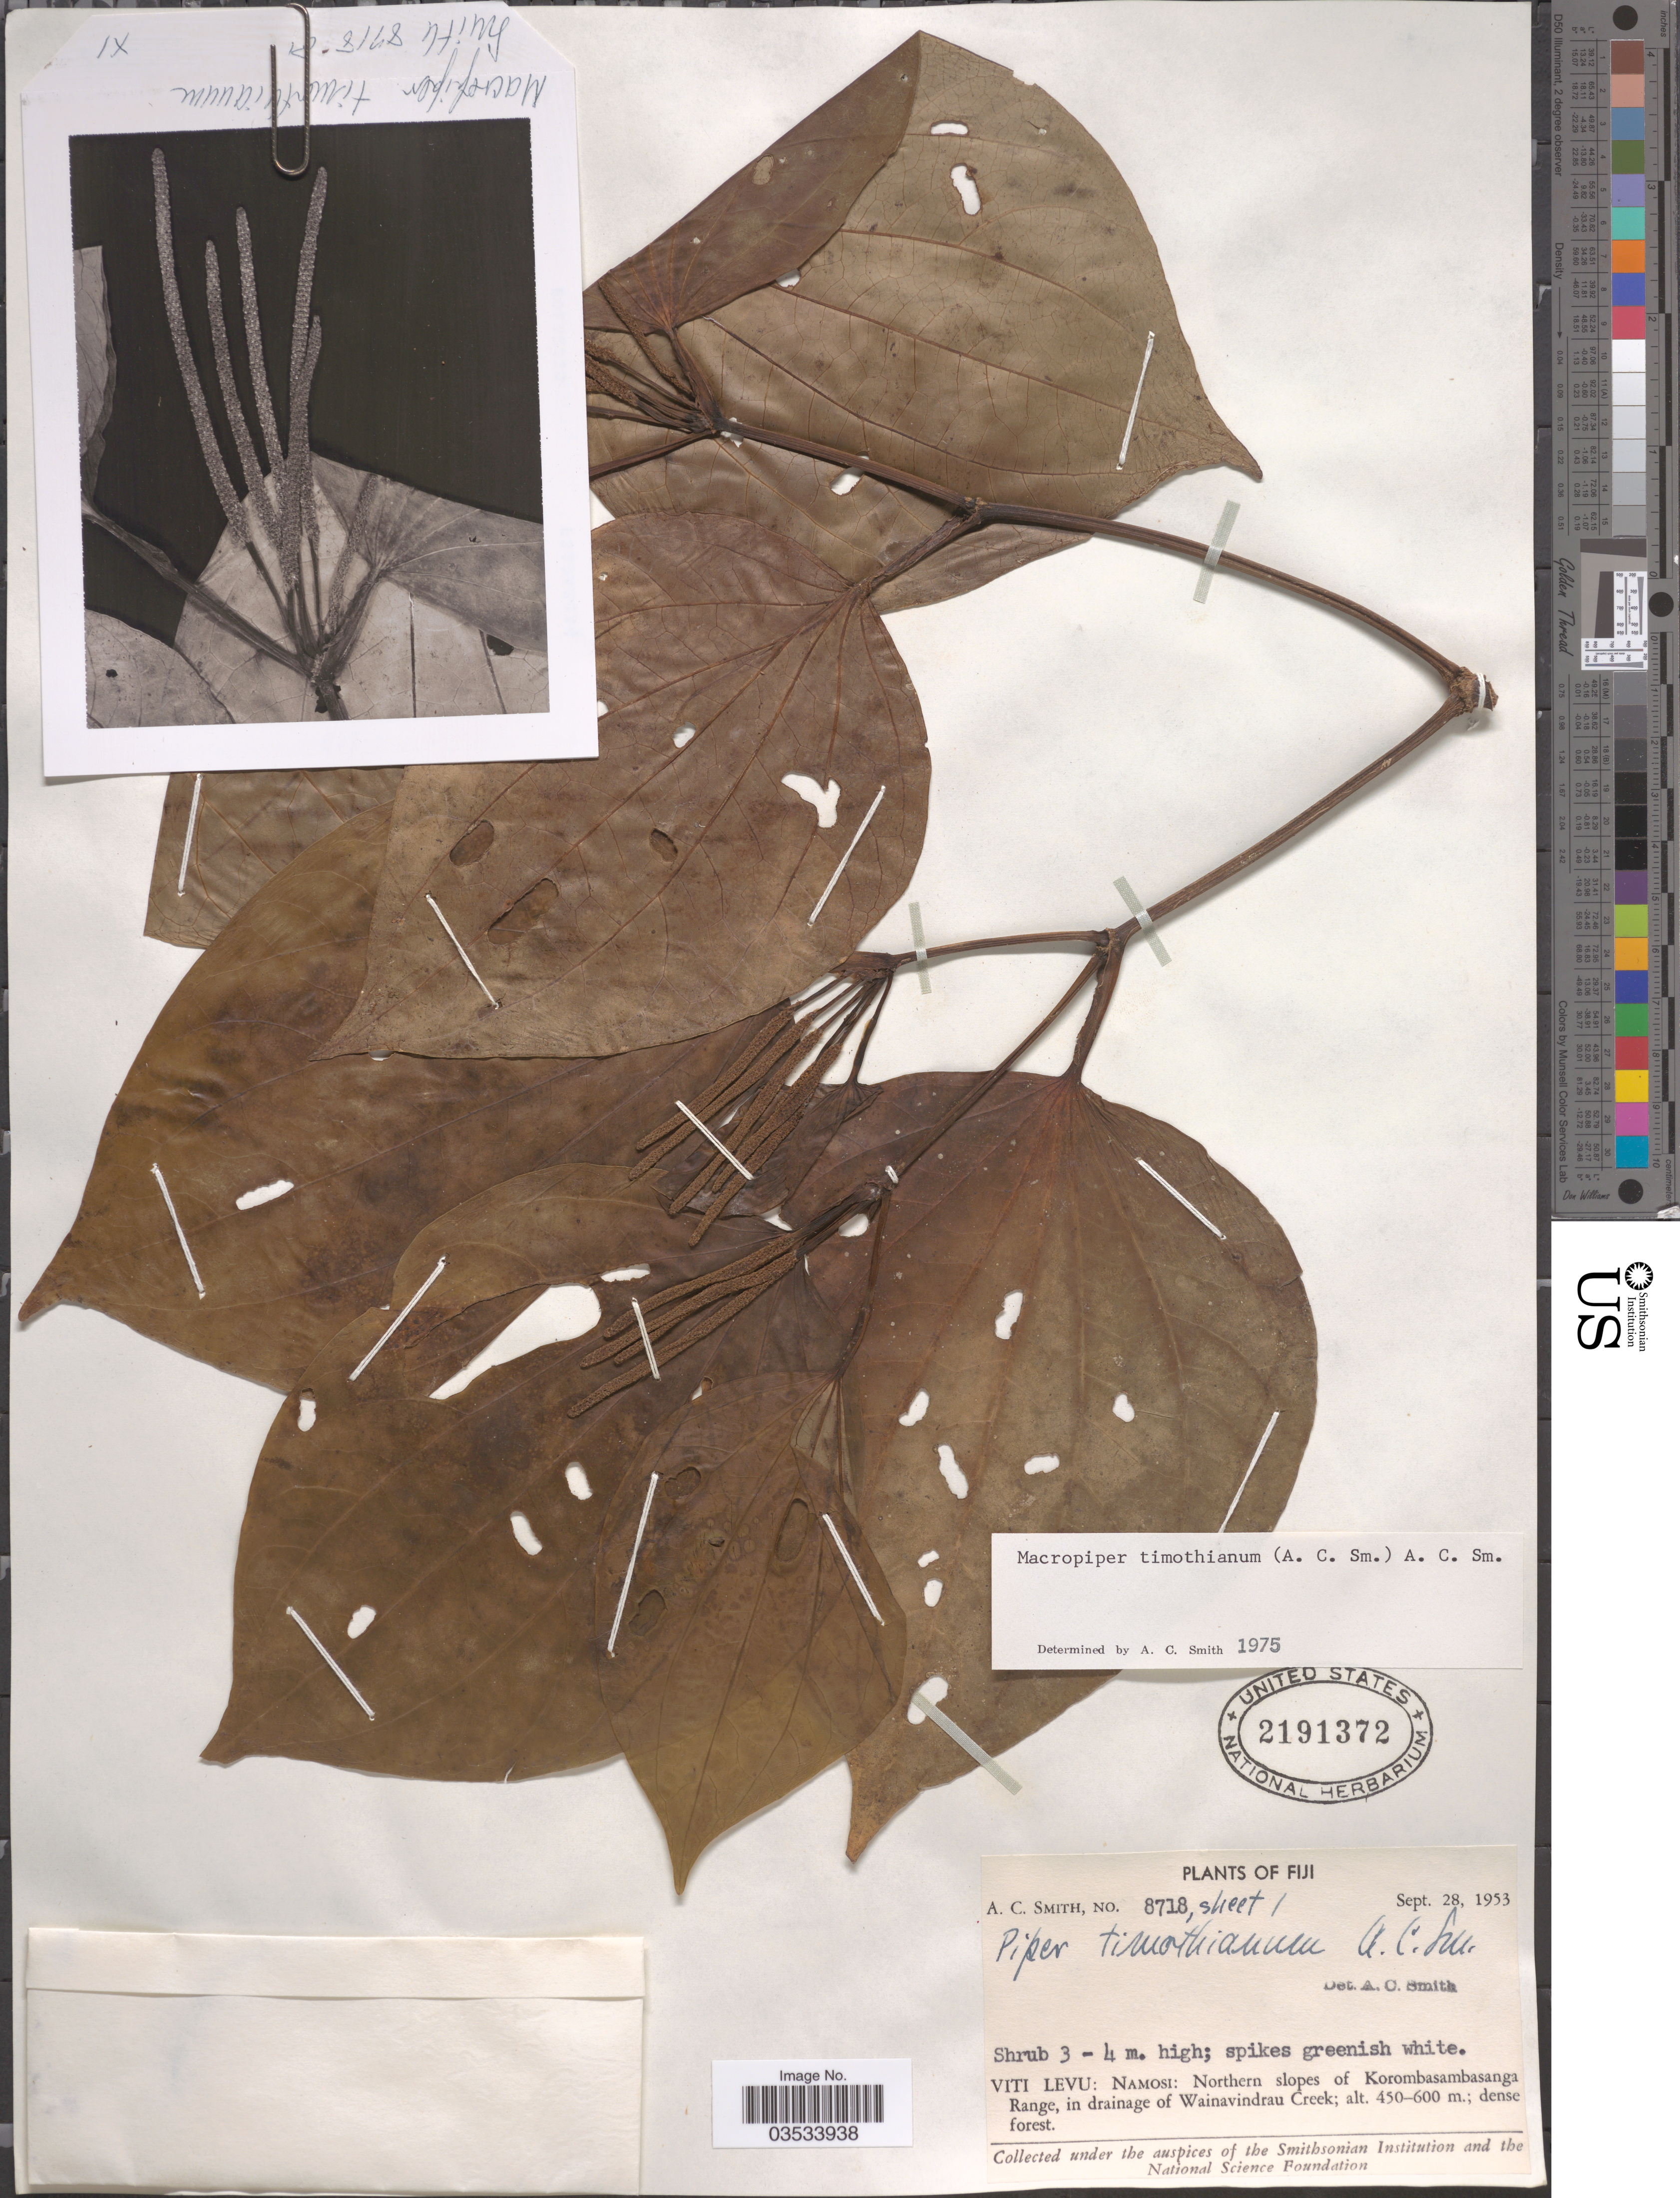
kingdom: Plantae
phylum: Tracheophyta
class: Magnoliopsida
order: Piperales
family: Piperaceae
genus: Piper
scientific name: Piper timothianum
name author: A.C. Sm.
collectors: A. C. Smith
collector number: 8718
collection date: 1953-09-28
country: Fiji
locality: Viti Levu: Namosi: Northern slopes of Korombasambasanga Range, in drainage of Wainavindrau Creek.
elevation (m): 450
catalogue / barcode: US 2191372